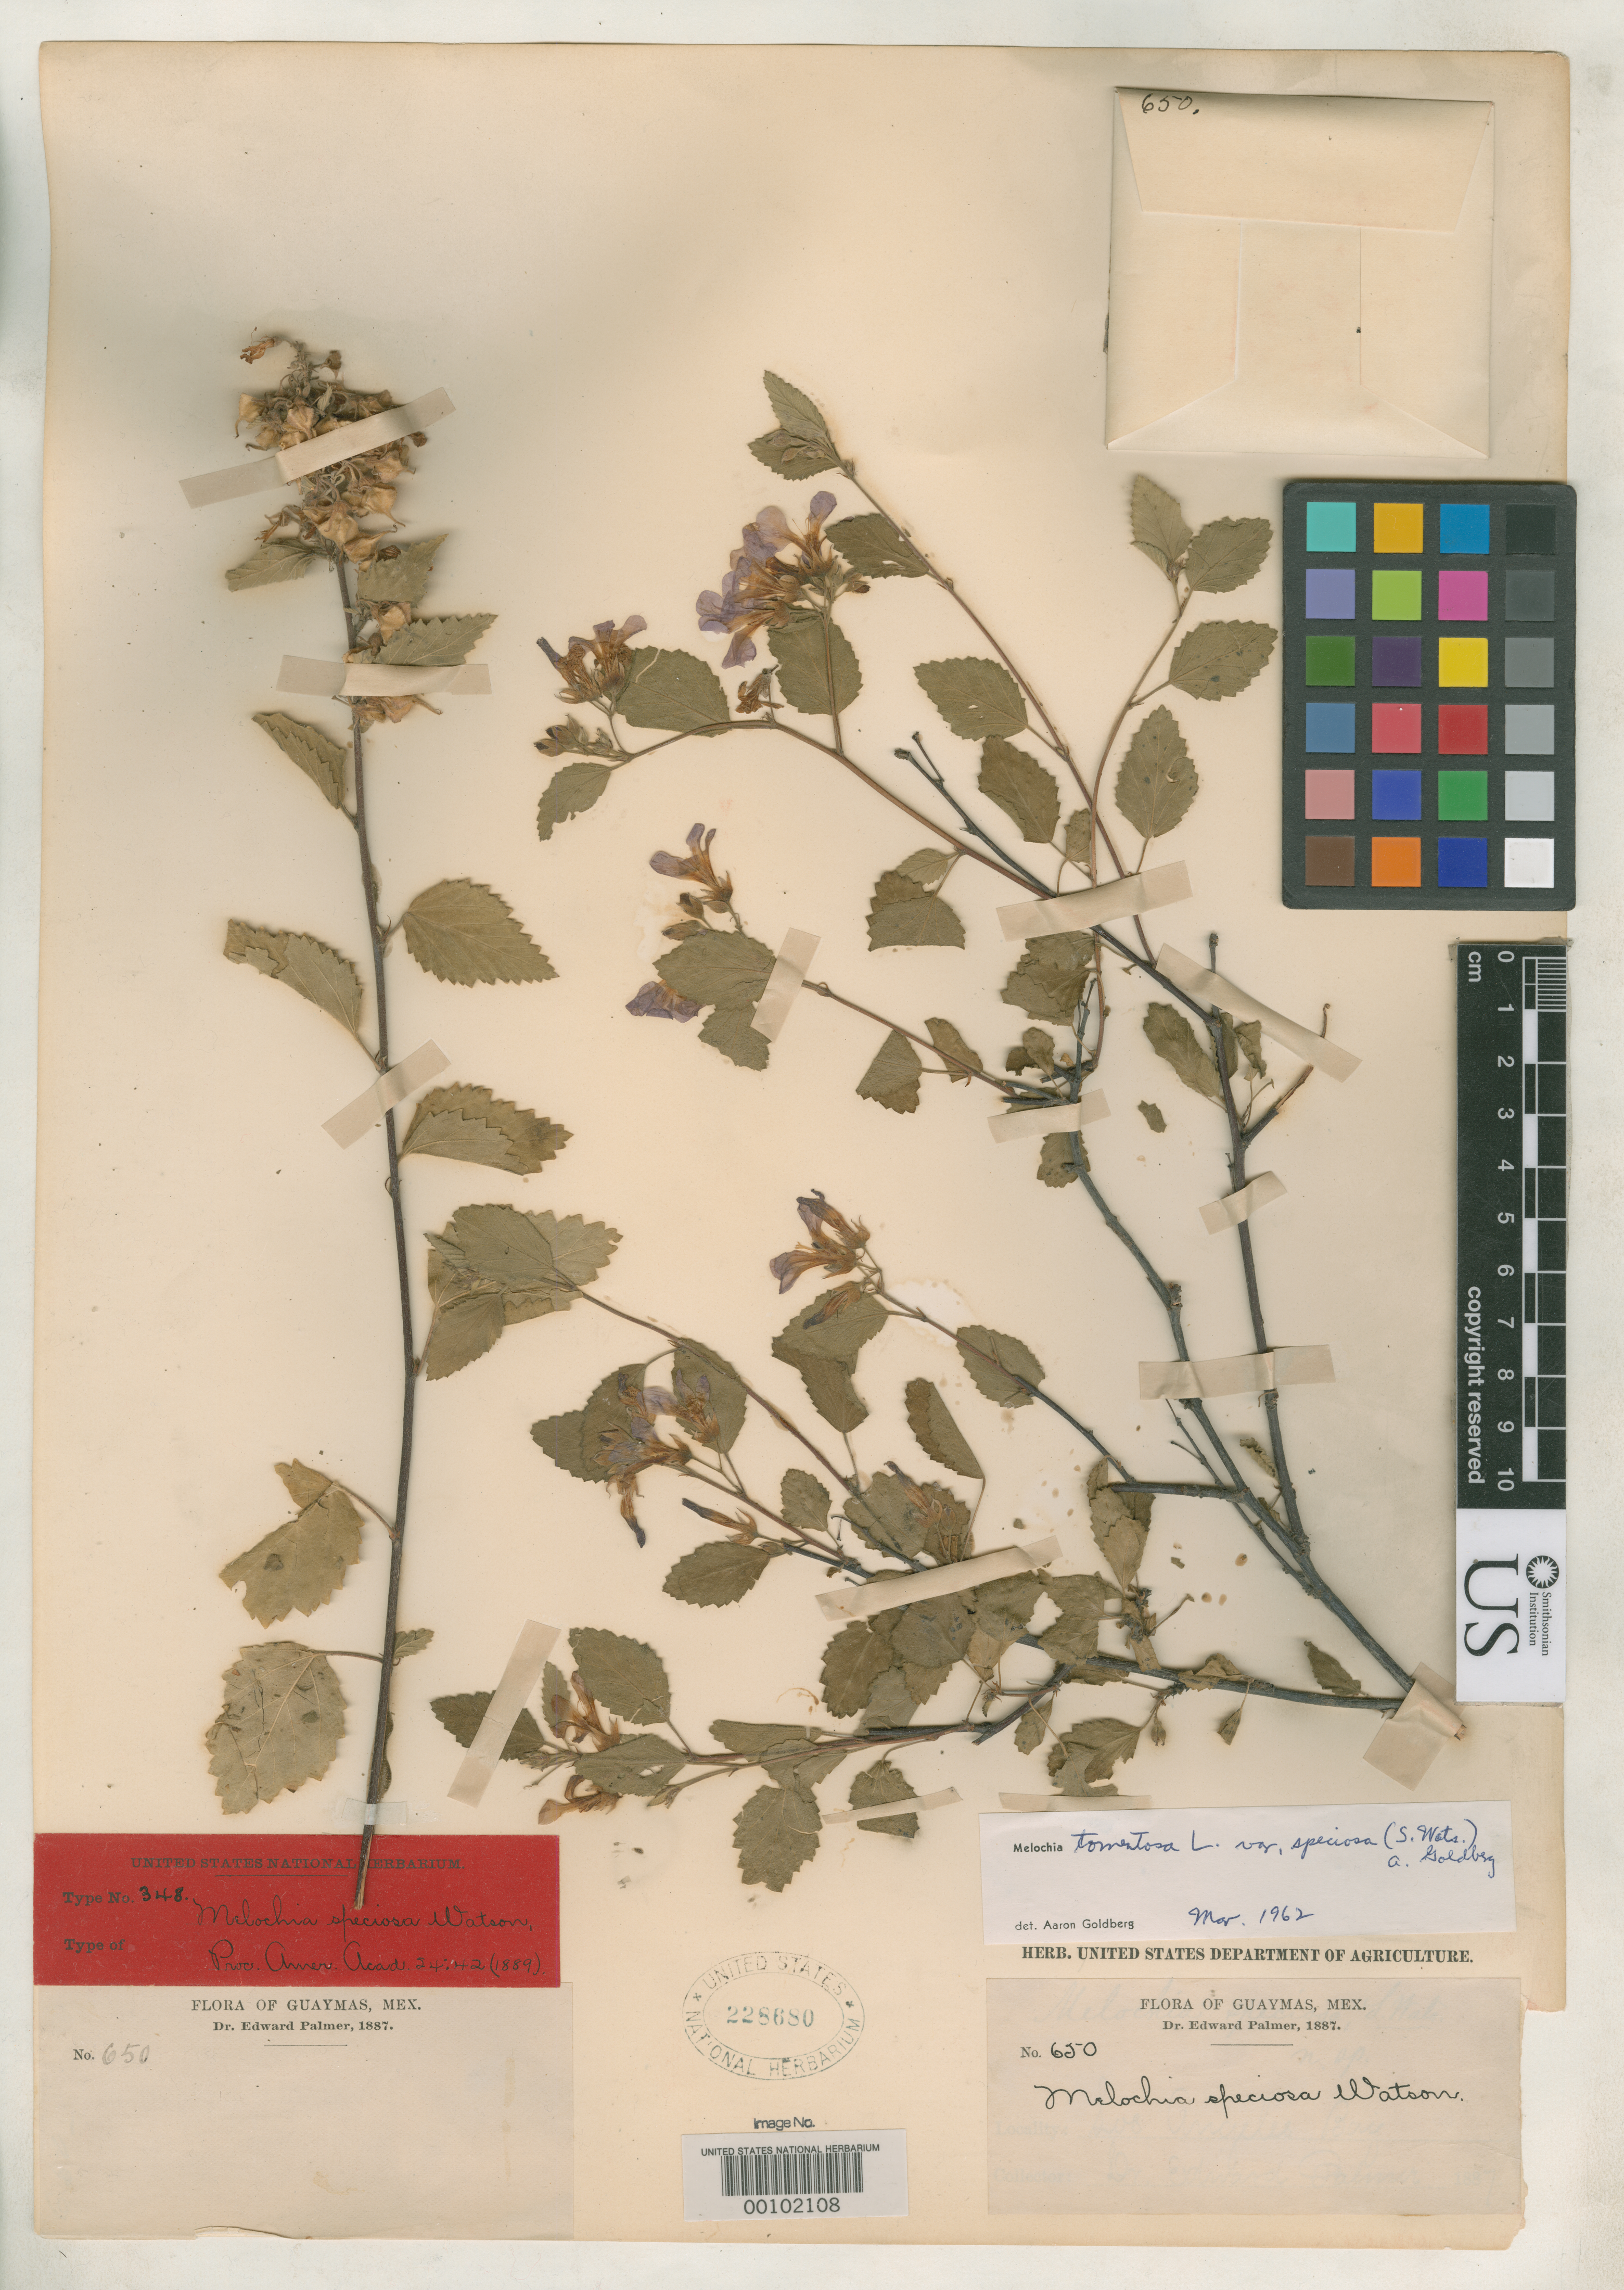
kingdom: Plantae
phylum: Tracheophyta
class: Magnoliopsida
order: Malvales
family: Malvaceae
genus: Melochia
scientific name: Melochia speciosa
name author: S. Watson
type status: Isotype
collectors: E. Palmer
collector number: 650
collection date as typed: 1887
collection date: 1887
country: Mexico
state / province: Sonora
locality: Guaymas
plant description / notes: US sheet cited as holotype by Goldberg (Contr. U.S. Natl. Herb. 34: 191-363) & Fryxell (2001, Fl. Nov. Galic. 3: 132) but a sheet at HUH is surely the holotype.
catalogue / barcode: US 228680